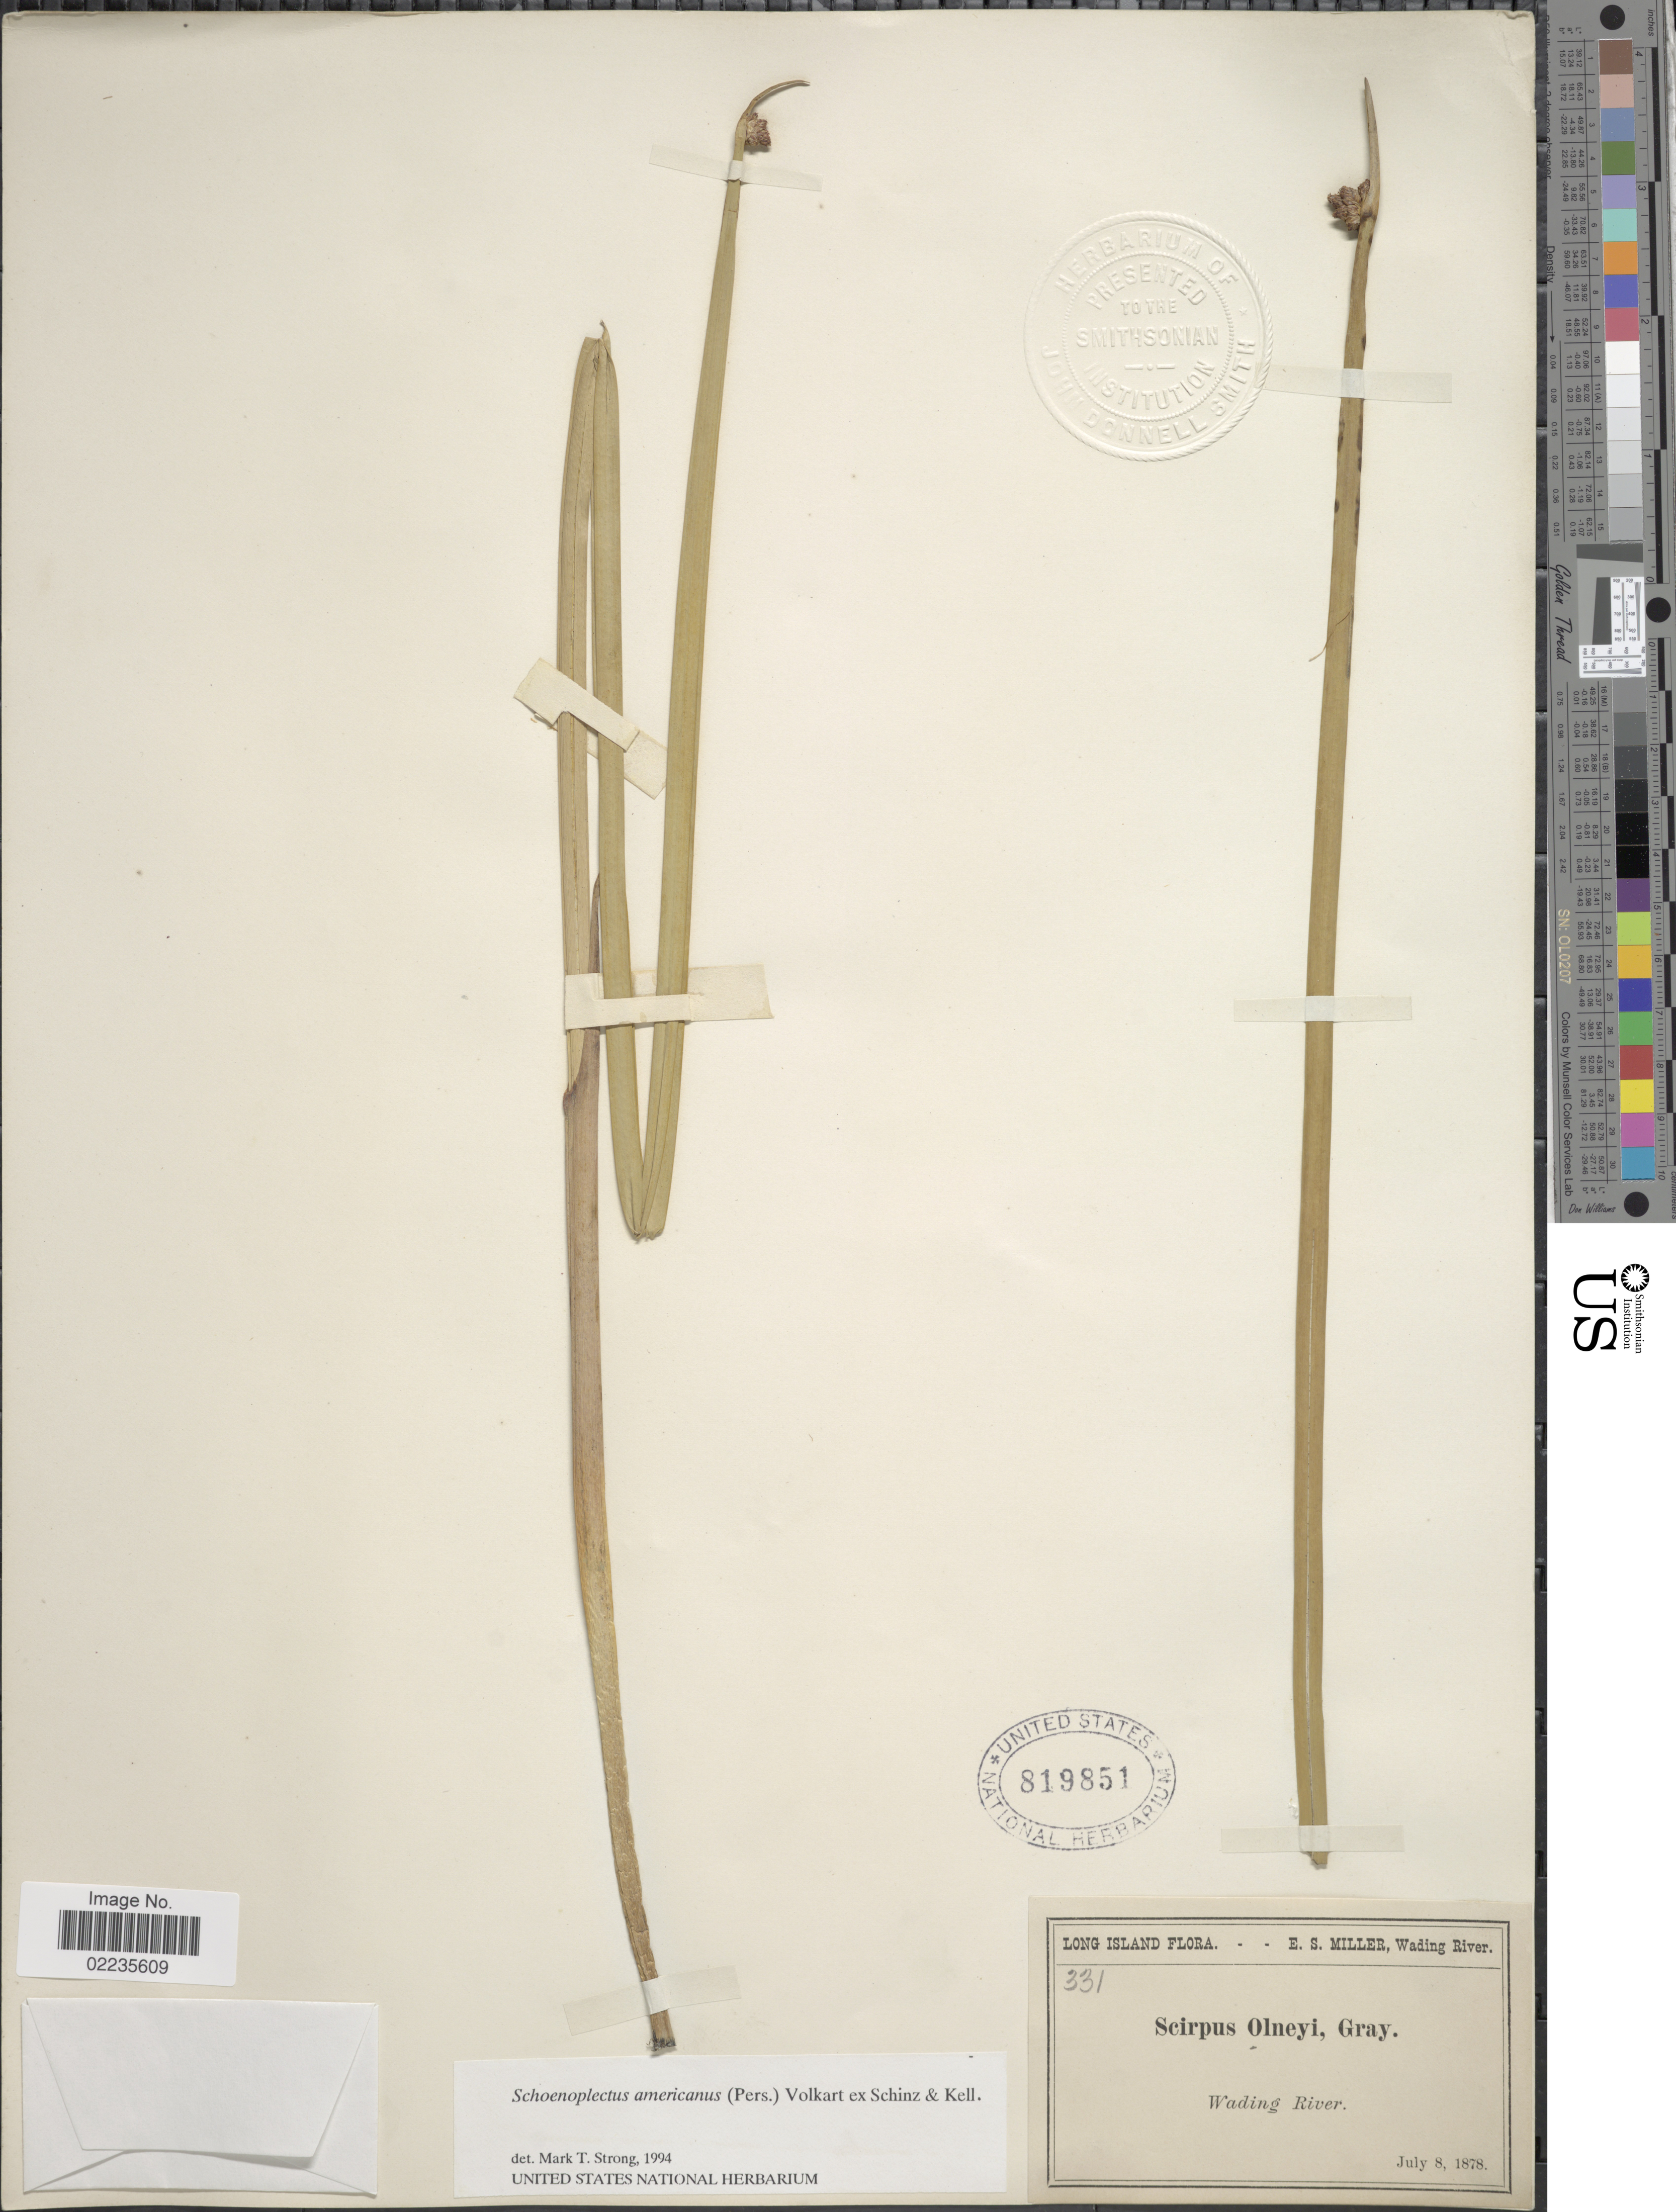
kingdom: Plantae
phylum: Tracheophyta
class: Liliopsida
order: Poales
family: Cyperaceae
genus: Schoenoplectus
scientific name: Schoenoplectus americanus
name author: (Pers.) Volkart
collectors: E. S. Miller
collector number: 331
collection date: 1878-07-08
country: United States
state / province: New York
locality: Long Island, Wading River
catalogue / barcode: US 819851